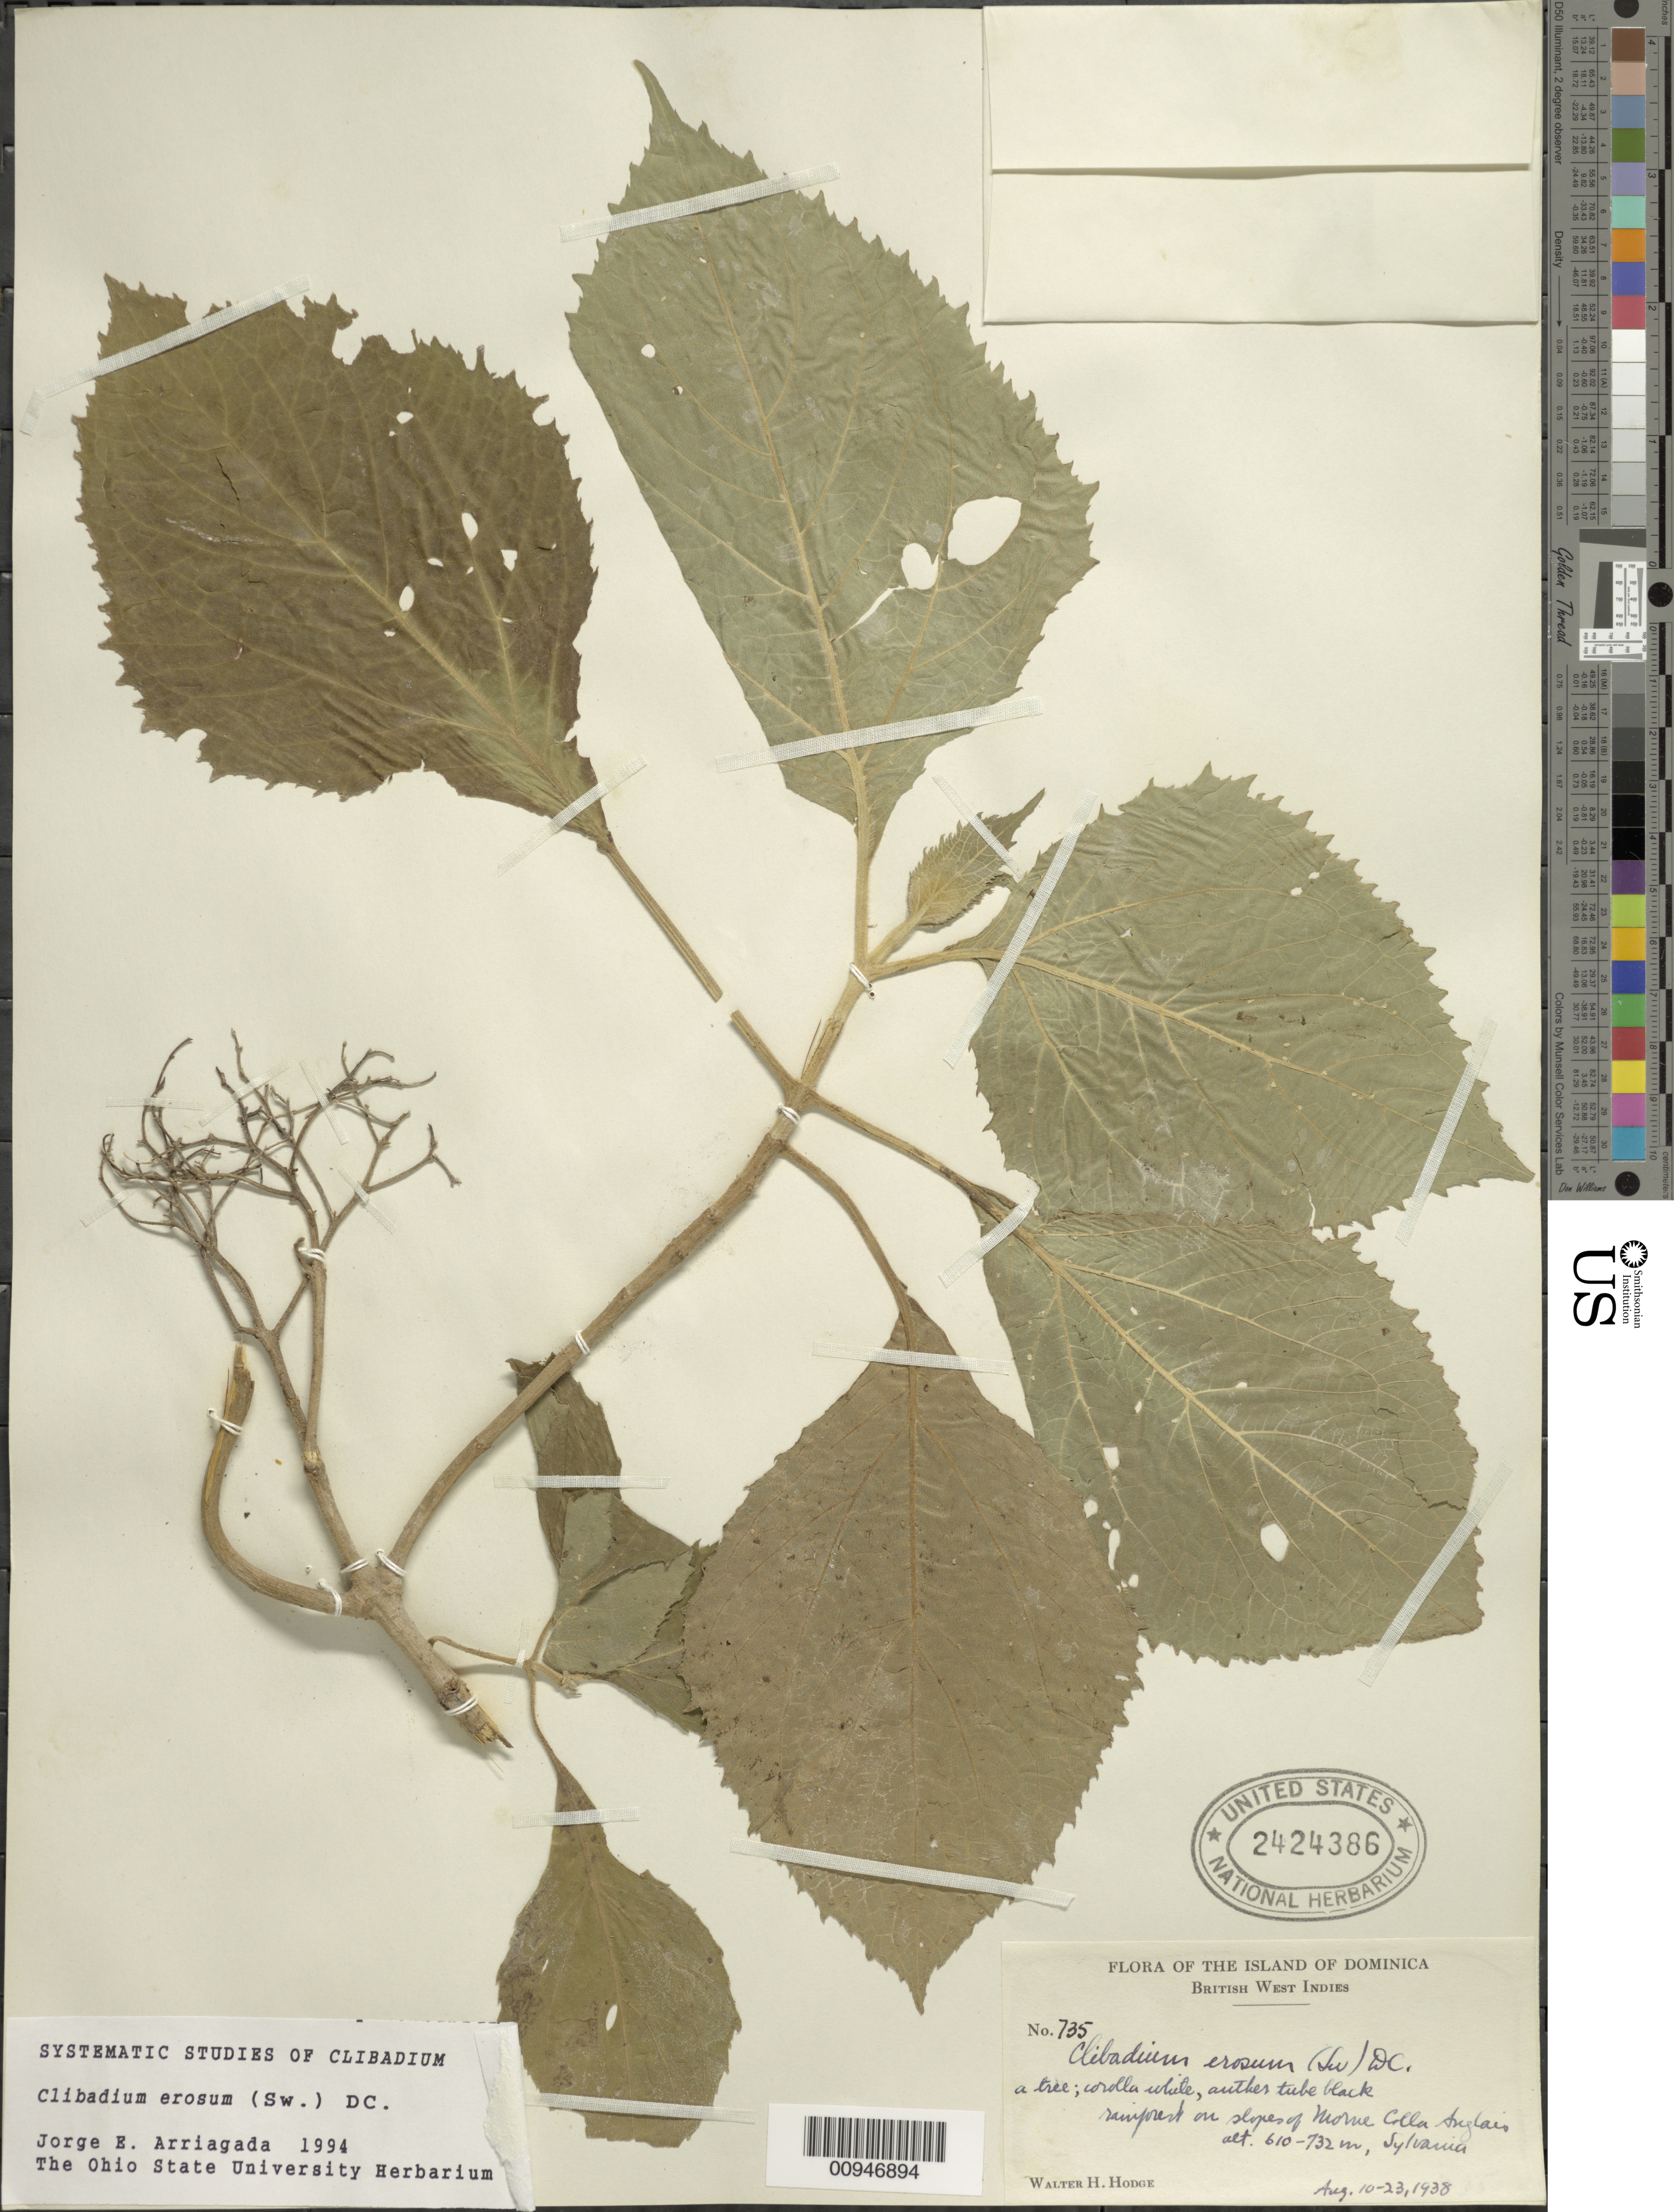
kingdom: Plantae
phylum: Tracheophyta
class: Magnoliopsida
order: Asterales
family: Asteraceae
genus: Clibadium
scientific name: Clibadium erosum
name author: (Sw.) DC.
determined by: Arriagada, J. E.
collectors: W. Hodge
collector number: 735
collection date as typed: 10 Aug 1938 to 23 Aug 1938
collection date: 1938-08-10/1938-08-23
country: Dominica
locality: Morne Colla Anglais Sylvania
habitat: Rainforest on slopes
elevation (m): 610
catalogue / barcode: US 2424386